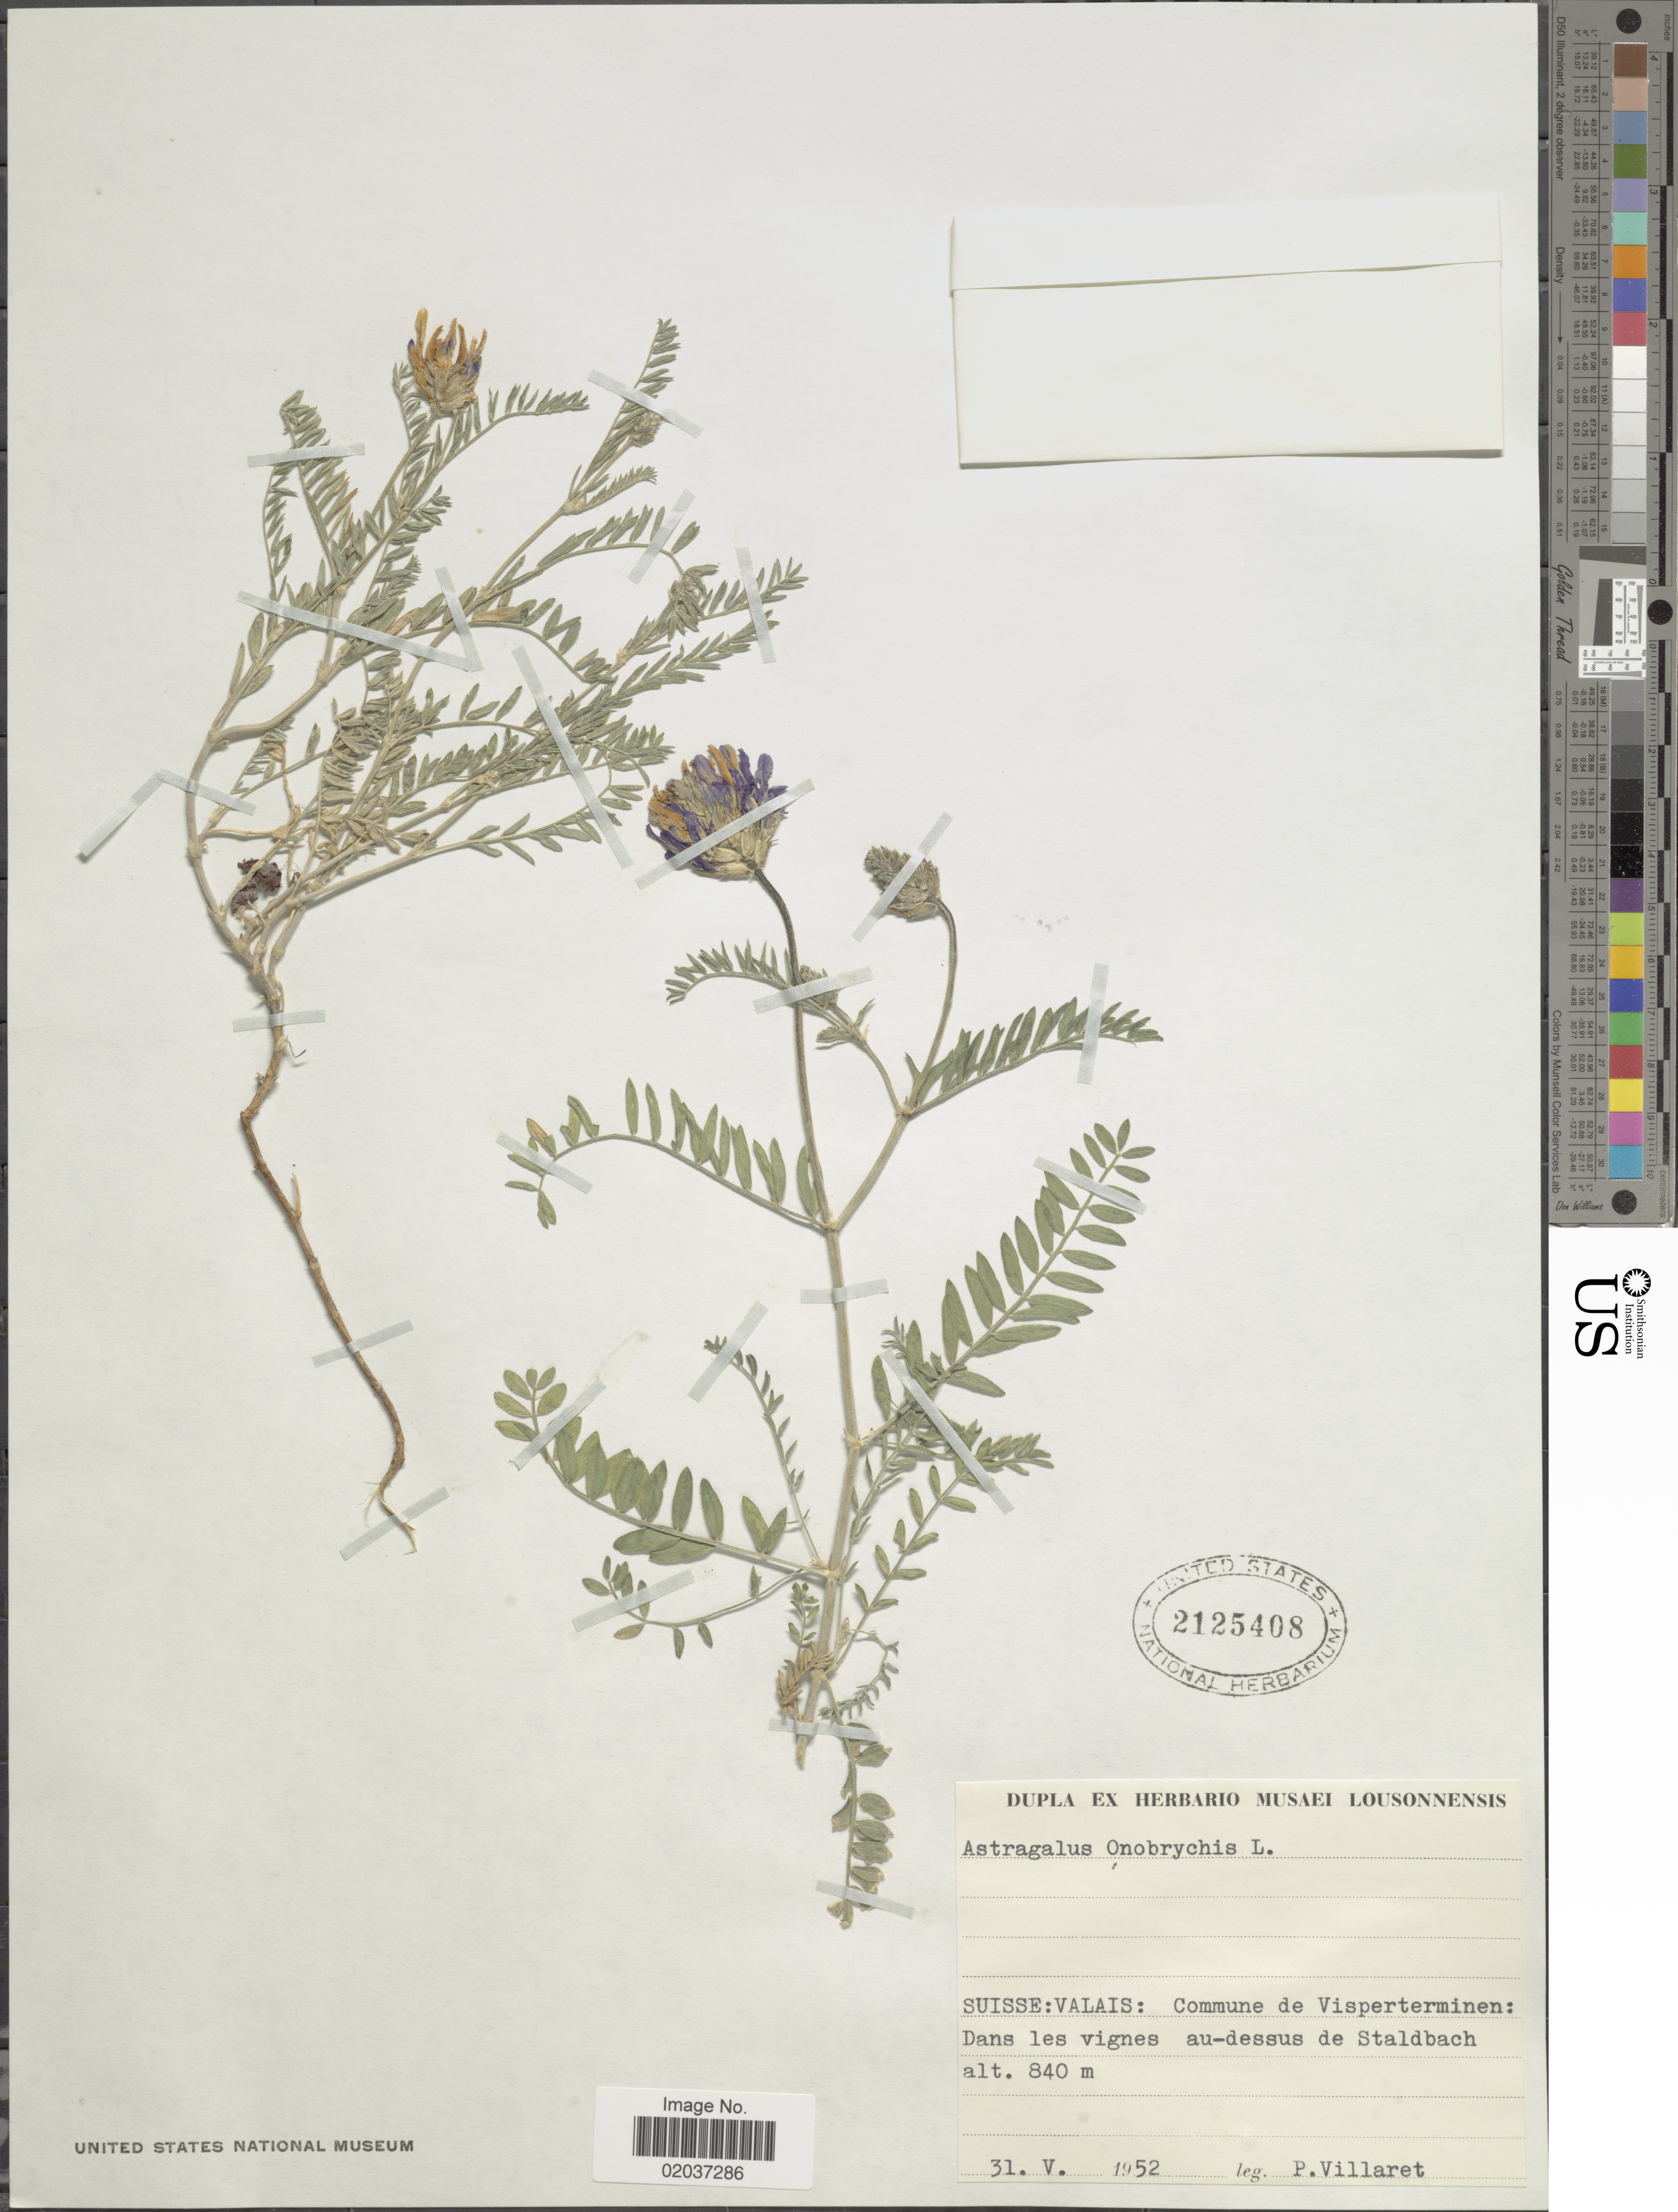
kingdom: Plantae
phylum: Tracheophyta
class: Magnoliopsida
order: Fabales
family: Fabaceae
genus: Astragalus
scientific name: Astragalus onobrychis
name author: L.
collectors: P. Villaret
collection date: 1952-05-31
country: Switzerland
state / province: Valais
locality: Suisse: Valais: Commune de Visperterminen: Dans les virgens au-dessus de Staldbach.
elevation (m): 840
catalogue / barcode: US 2125408